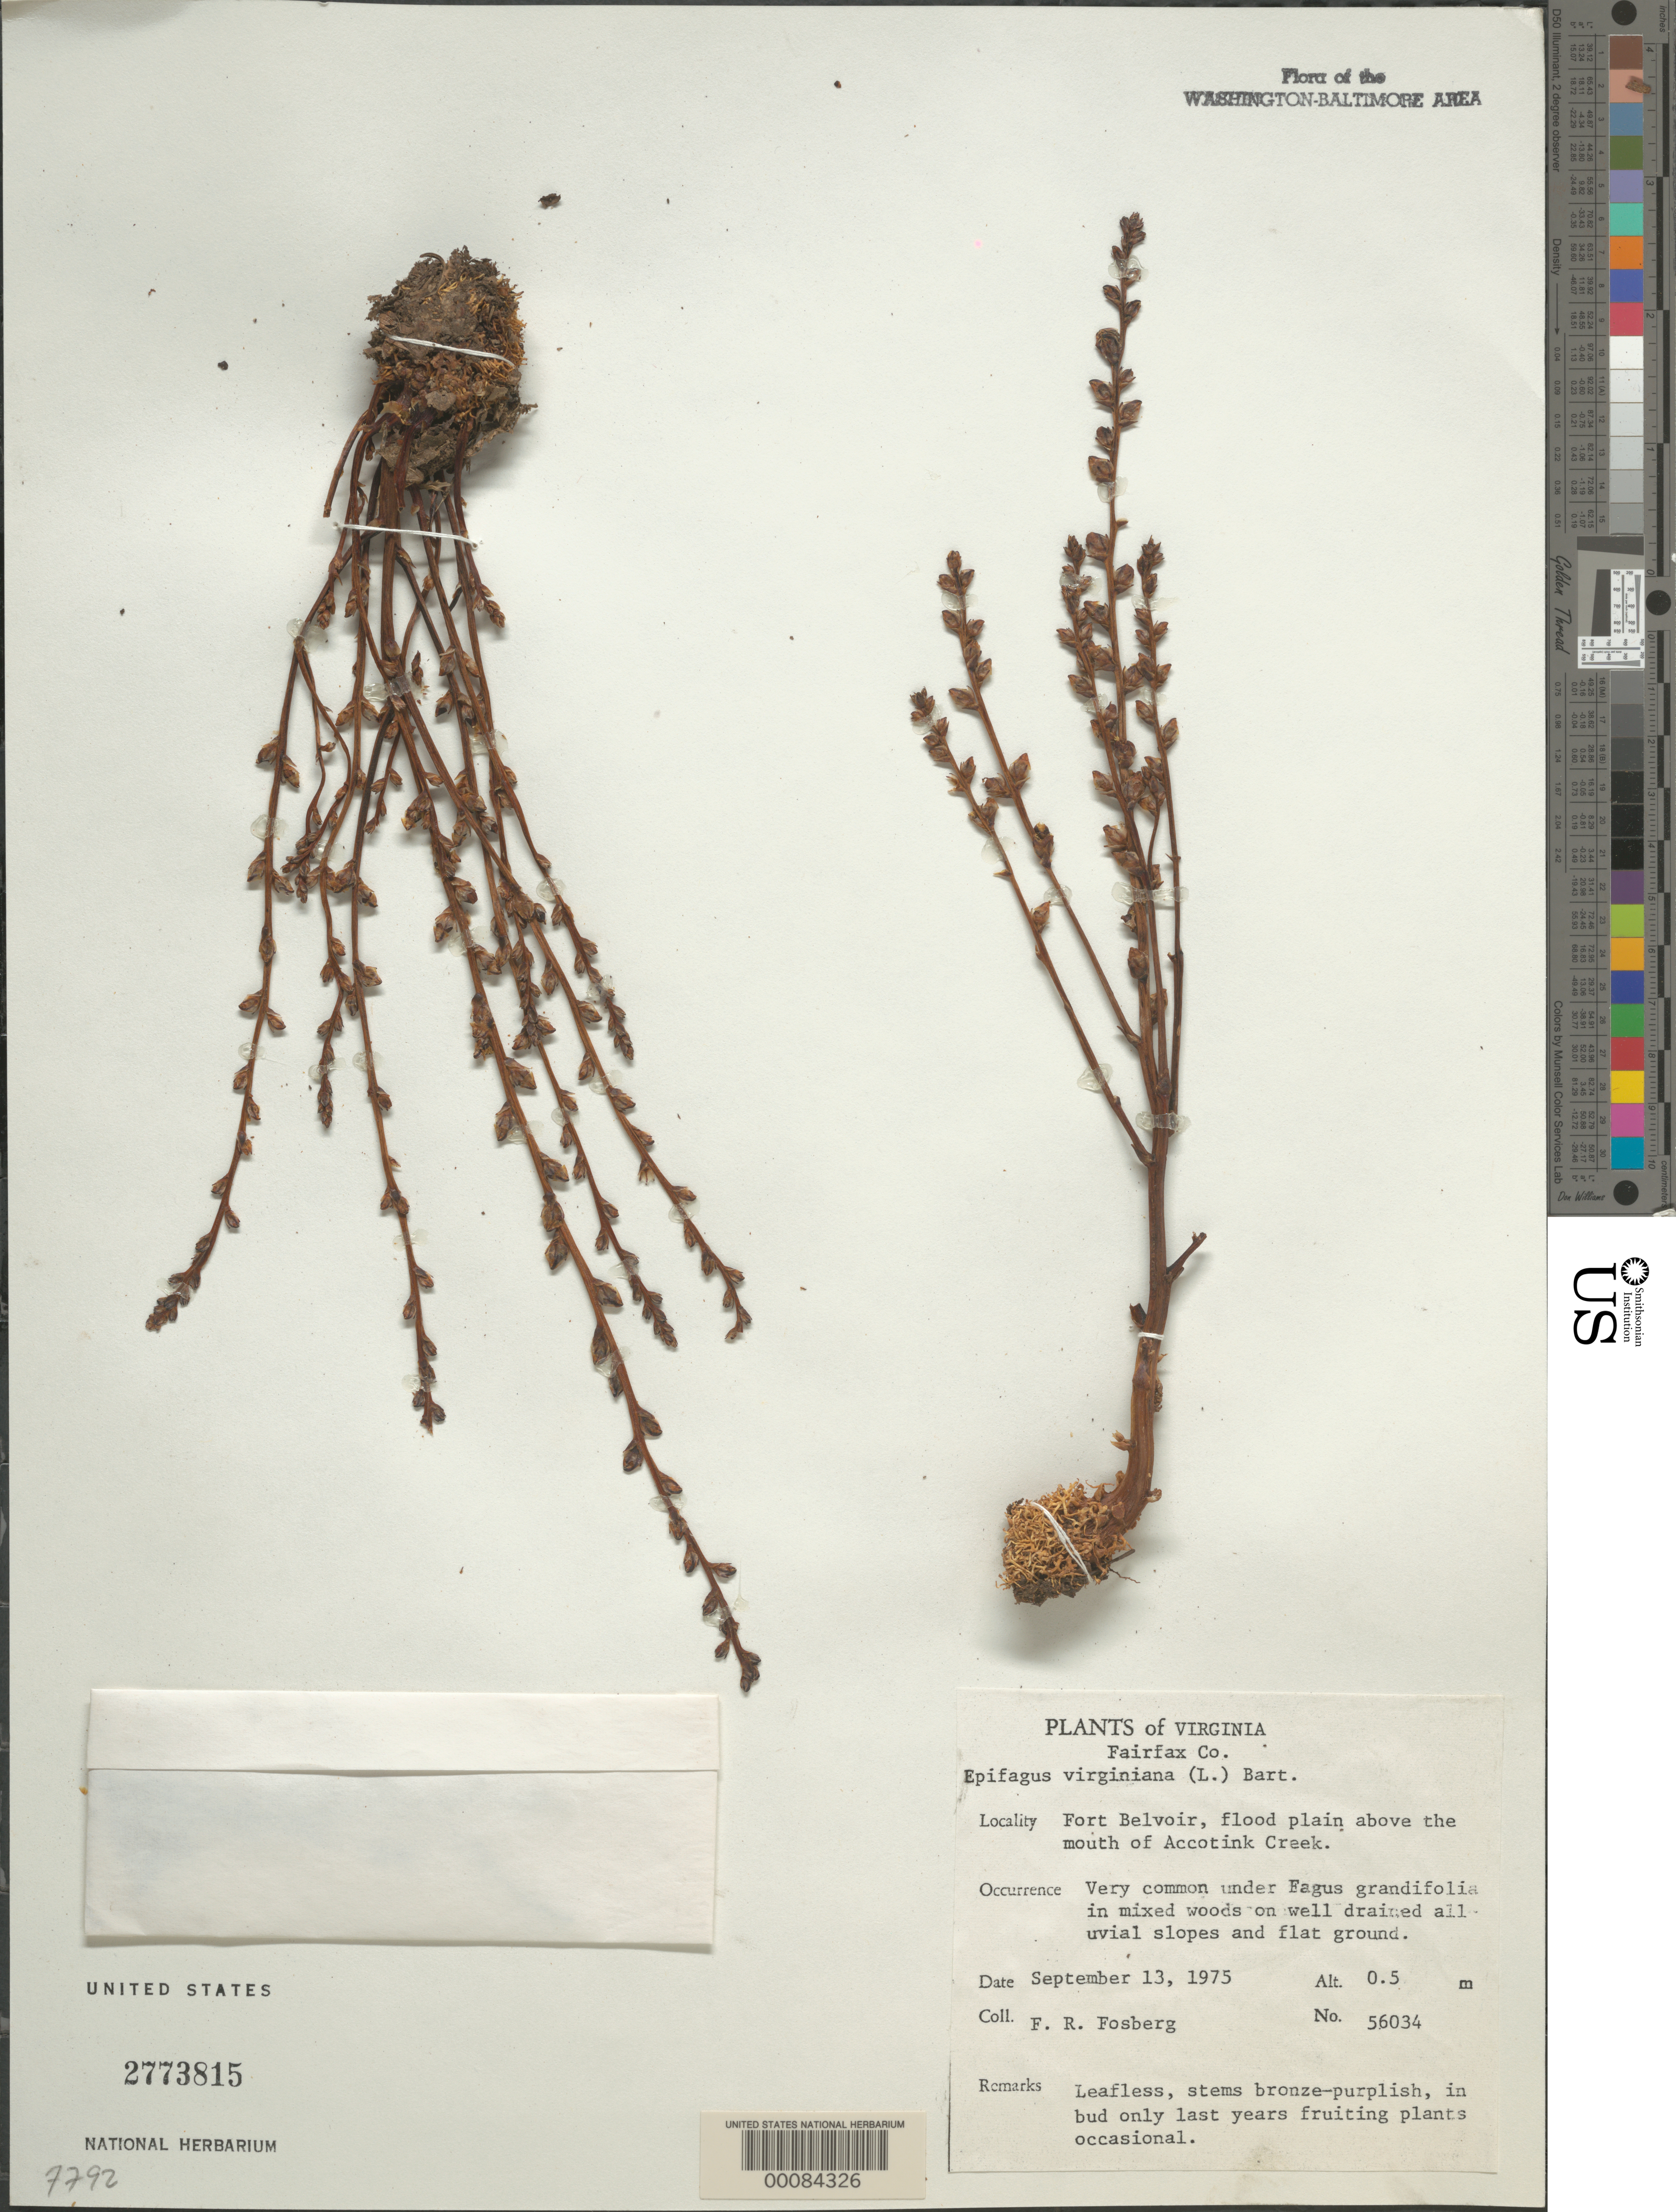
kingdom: Plantae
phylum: Tracheophyta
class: Magnoliopsida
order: Lamiales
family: Orobanchaceae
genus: Epifagus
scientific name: Epifagus virginiana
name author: (L.) W.P.C. Barton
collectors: F. R. Fosberg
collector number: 56034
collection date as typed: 13 Sep 1975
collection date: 1975-09-13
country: United States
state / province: Virginia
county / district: Fairfax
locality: Ft. Belvoir above mouth of Accotink Creek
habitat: Under beeches in mixed woods alluvial slopes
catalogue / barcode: US 2773815